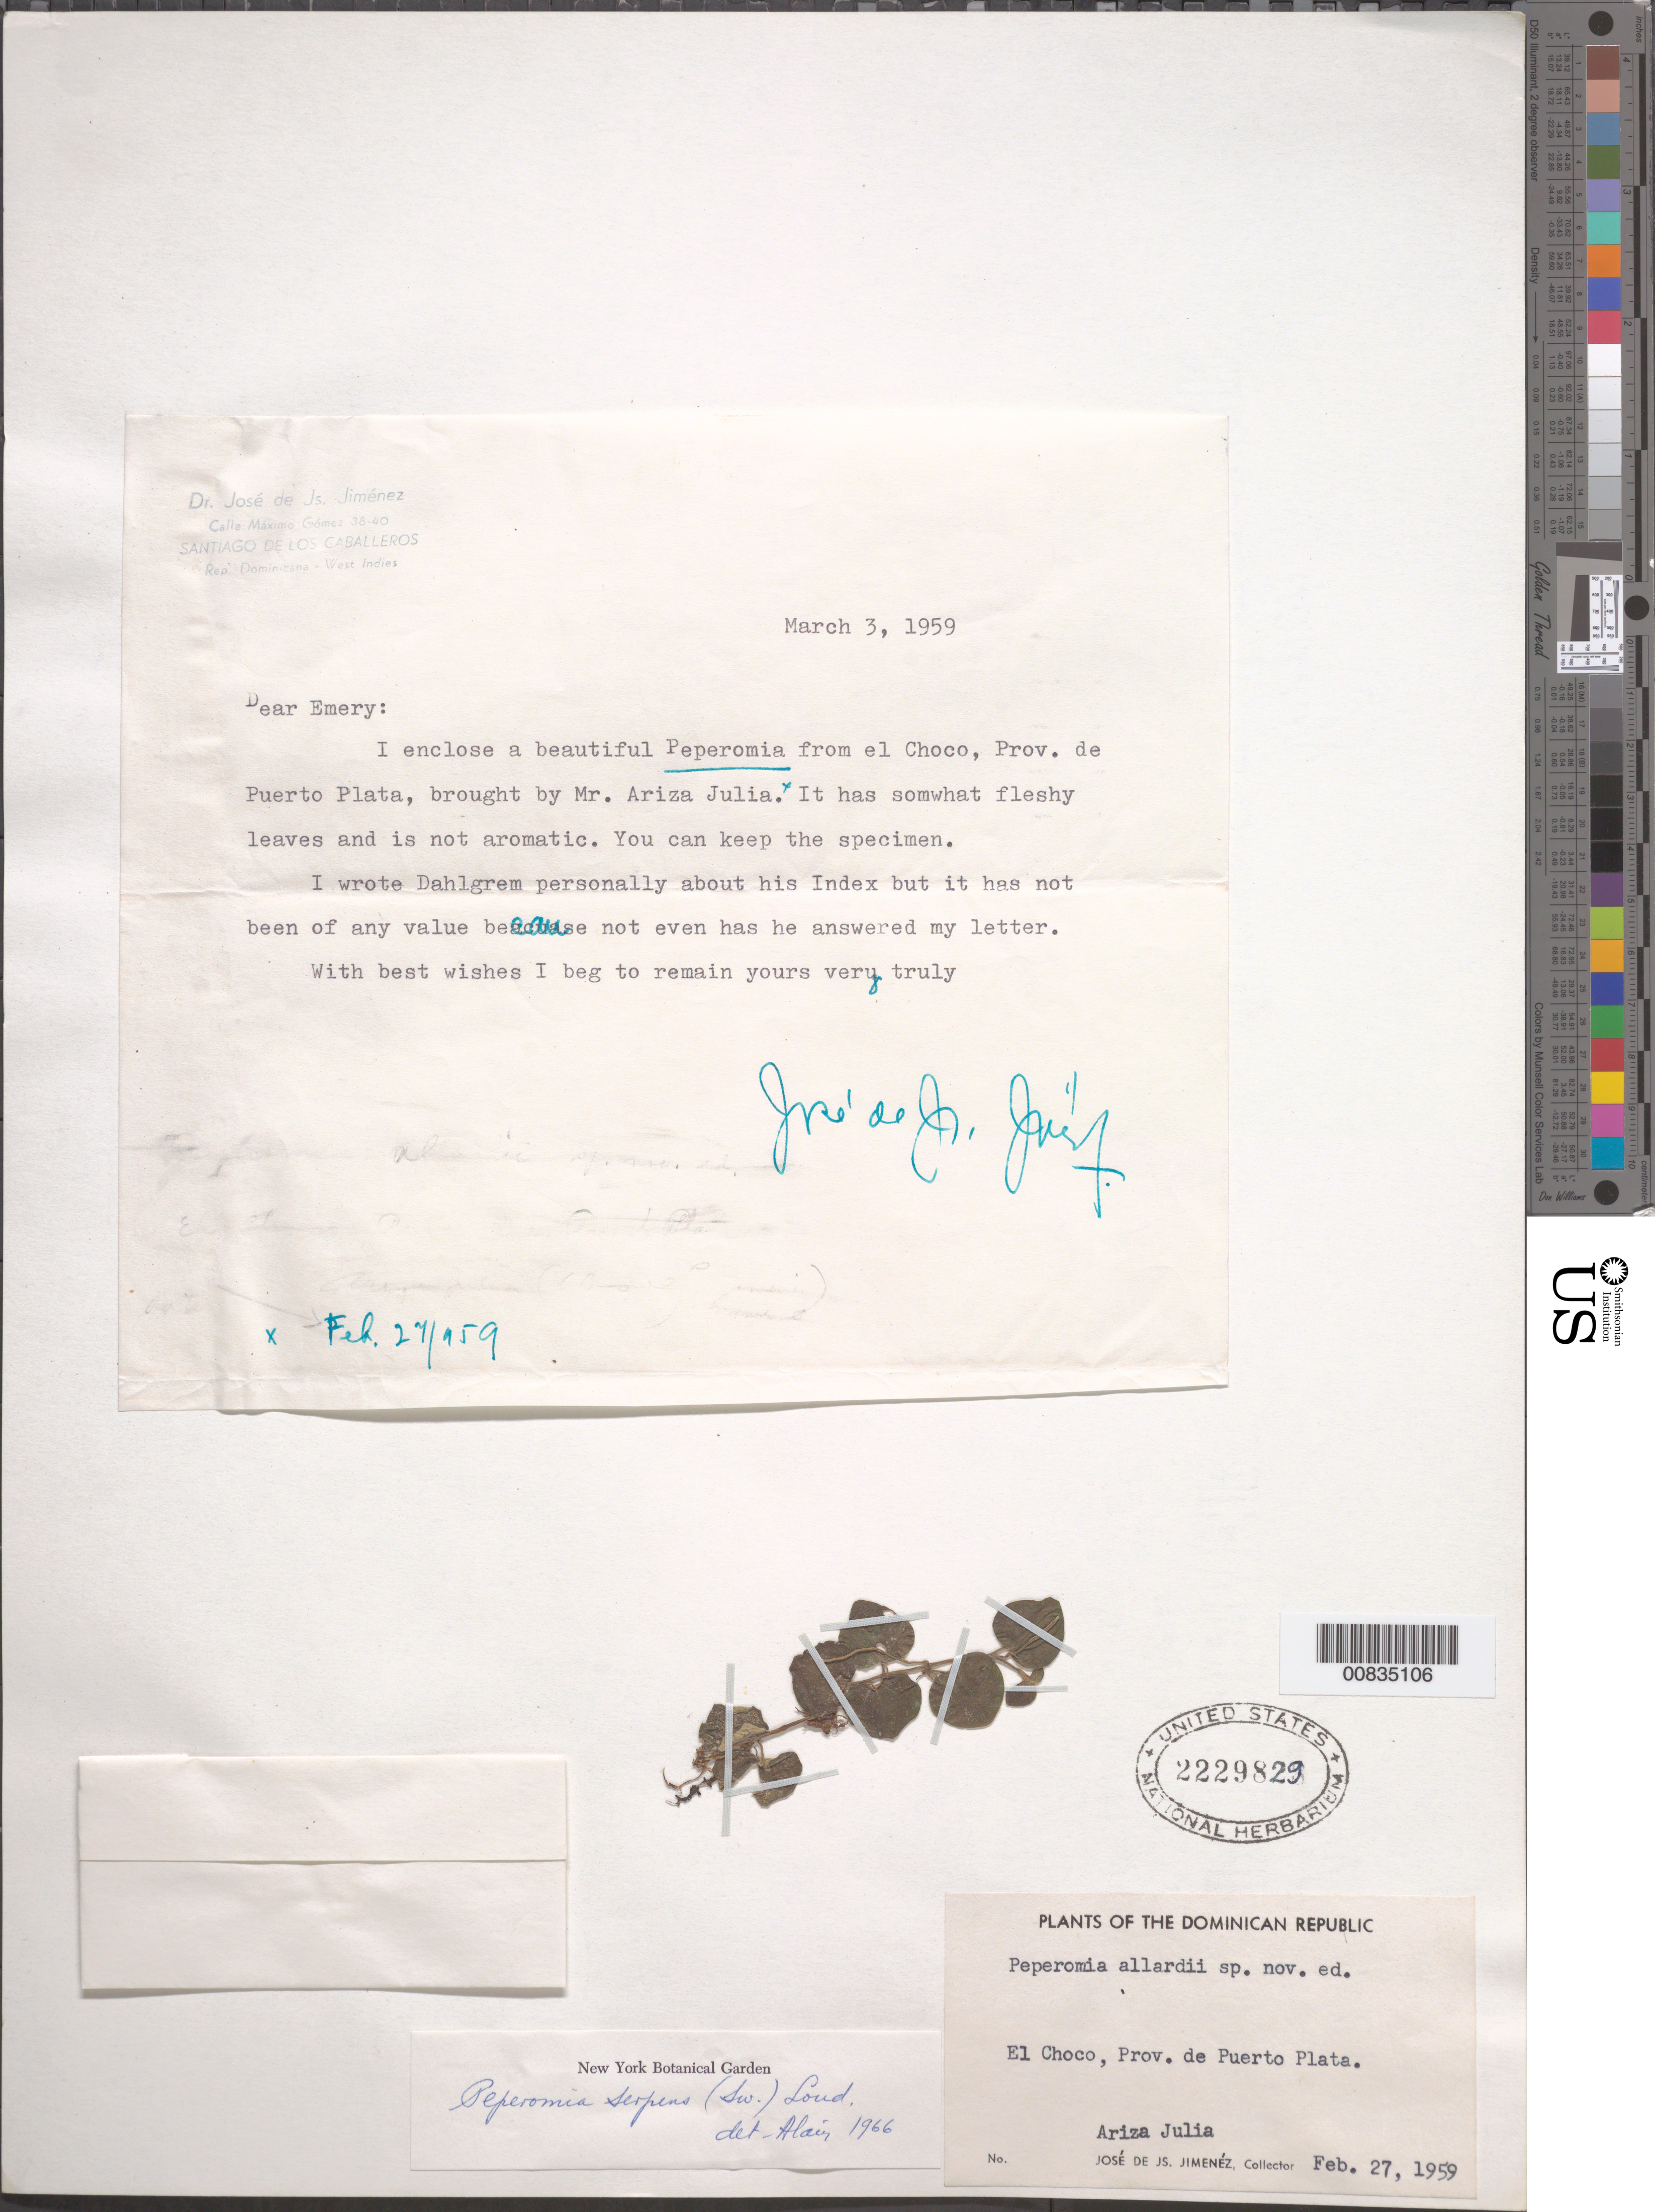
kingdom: Plantae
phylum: Tracheophyta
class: Magnoliopsida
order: Piperales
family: Piperaceae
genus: Peperomia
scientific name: Peperomia serpens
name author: (Sw.) Loudon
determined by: Liogier, Alain H.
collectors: J. J. Jiménez & L. Ariza-Julia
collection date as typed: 27 Feb 1959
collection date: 1959-02-27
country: Dominican Republic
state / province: Puerto Plata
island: Hispaniola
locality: El Choco.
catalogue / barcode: US 2229829